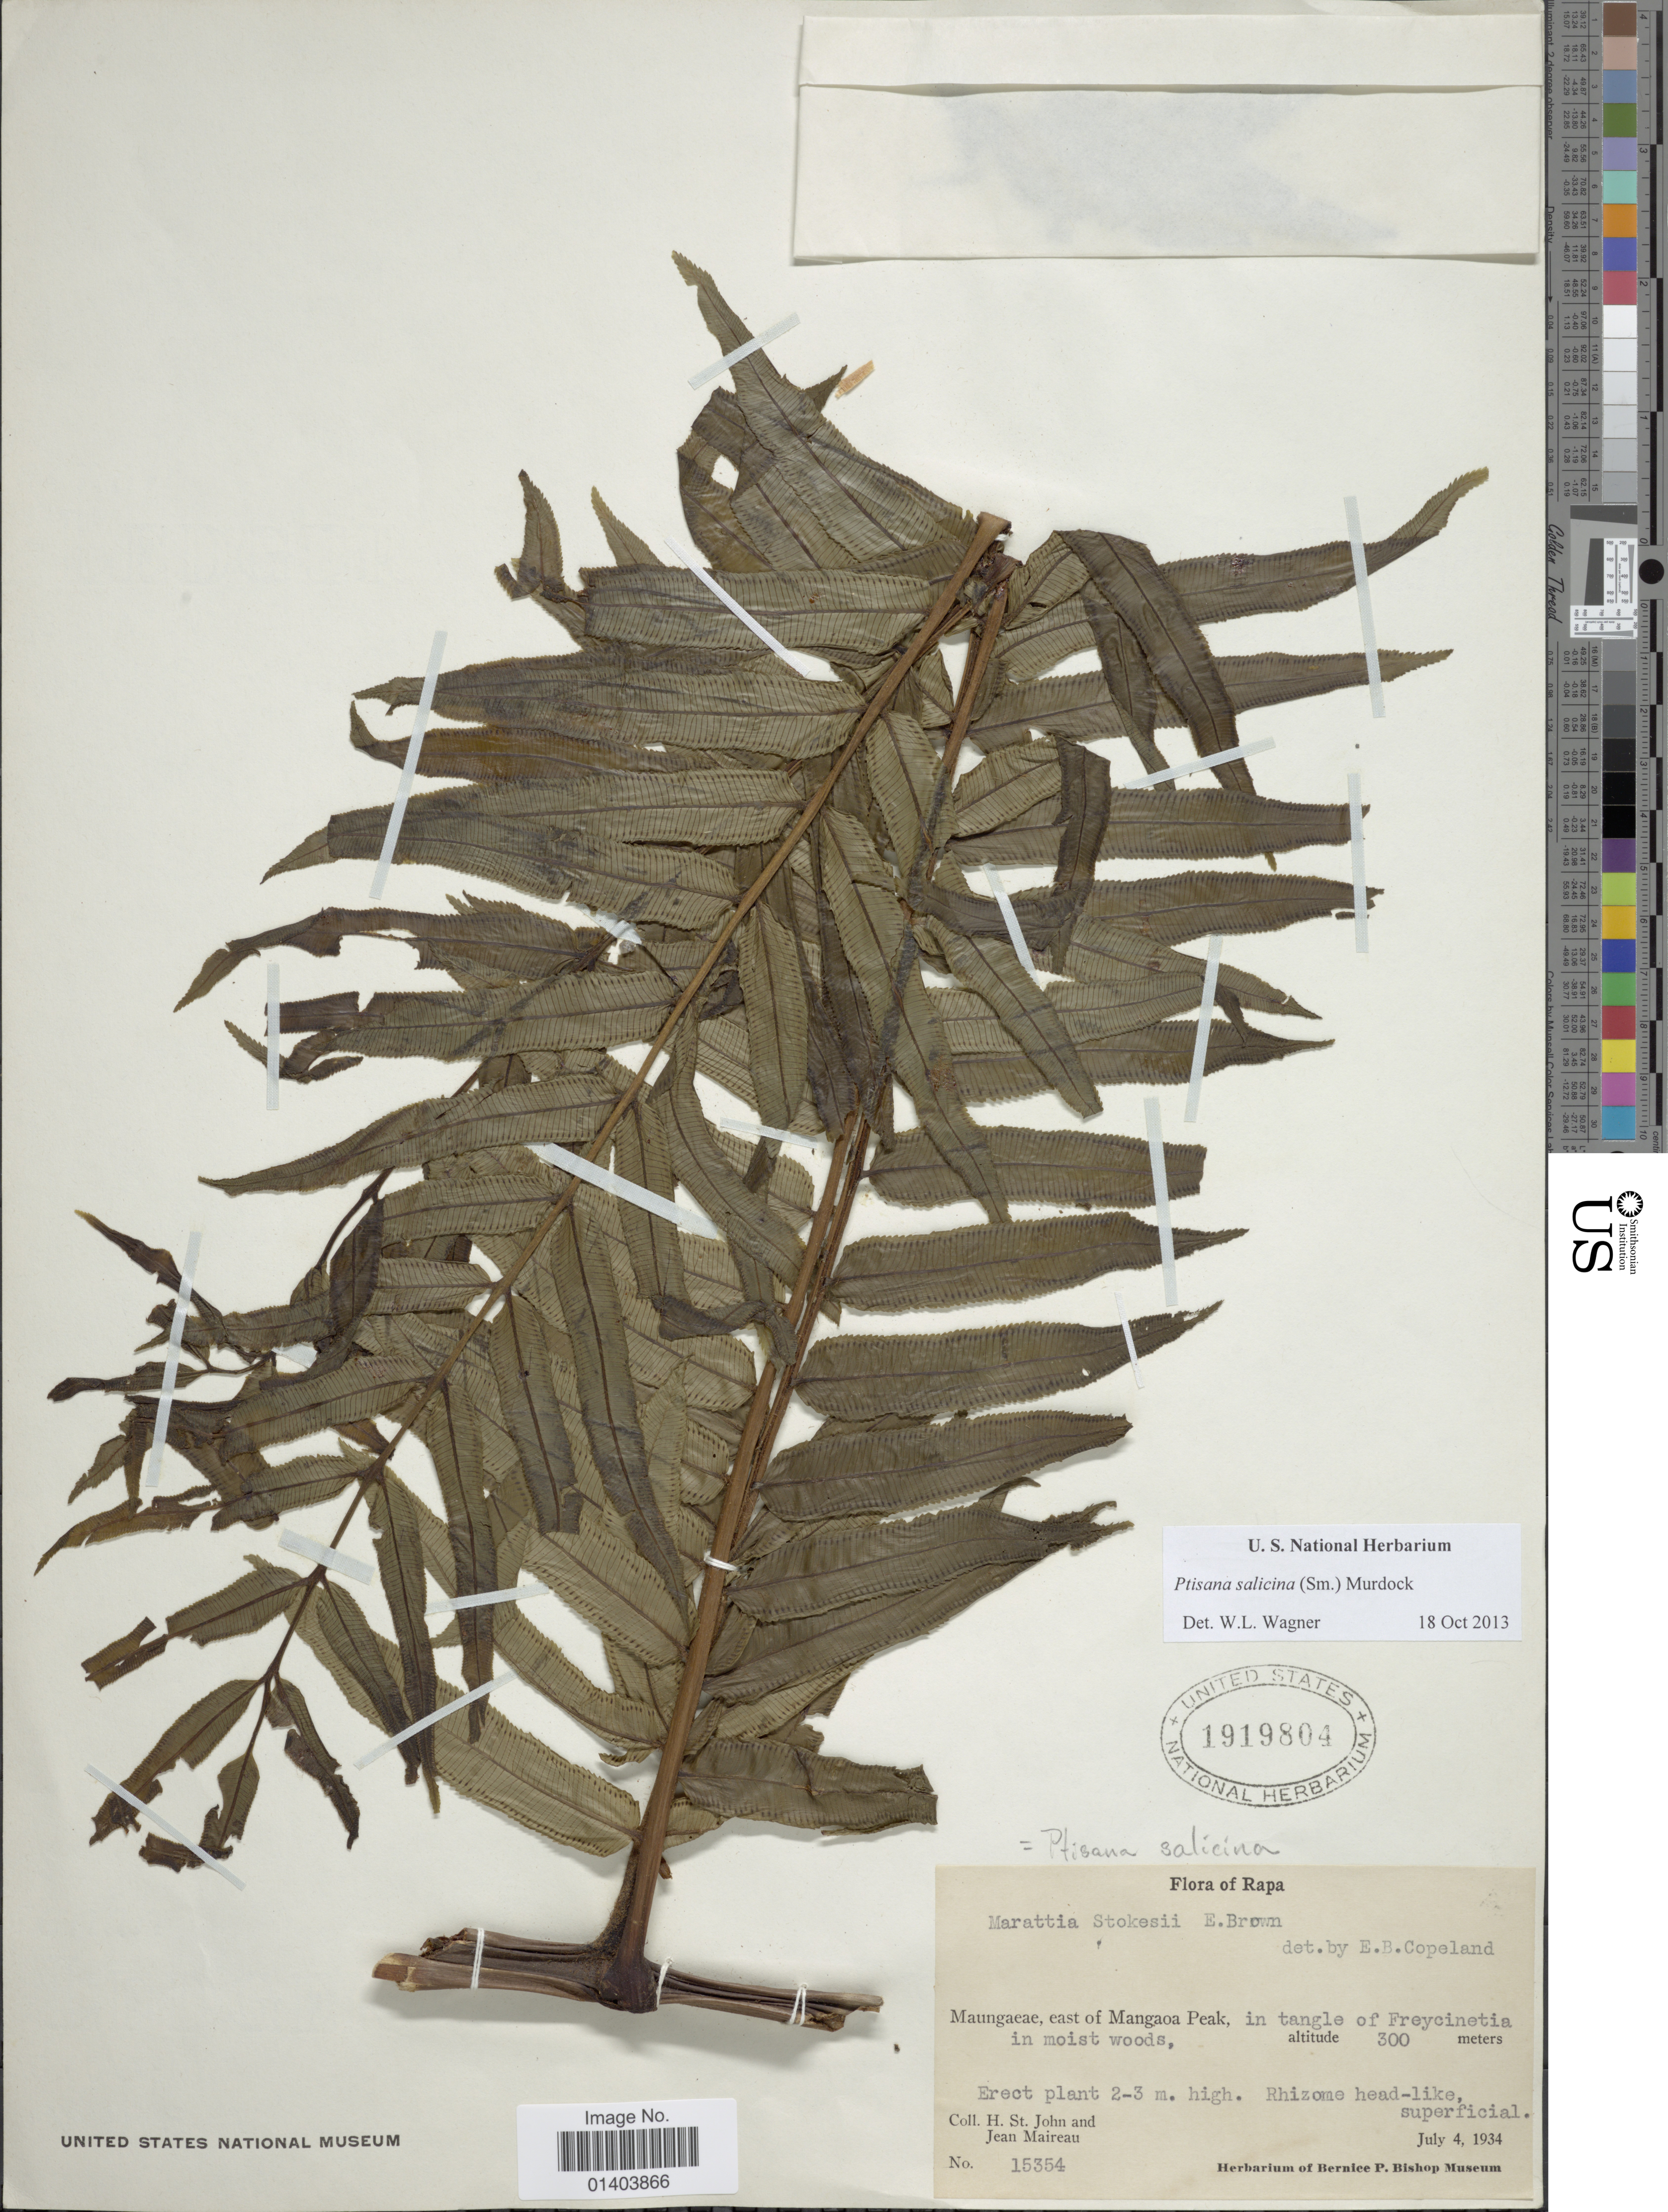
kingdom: Plantae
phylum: Tracheophyta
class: Polypodiopsida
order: Marattiales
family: Marattiaceae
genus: Ptisana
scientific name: Ptisana salicina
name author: (Sm.) Murdock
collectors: H. St. John & J. Maireau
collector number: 15354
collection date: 1934-07-04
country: French Polynesia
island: Rapa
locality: Rapa, Maungaeae, east of Mangaoa Peak, in tangle of Freycinetia in moist woods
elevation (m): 300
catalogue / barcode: US 1919804